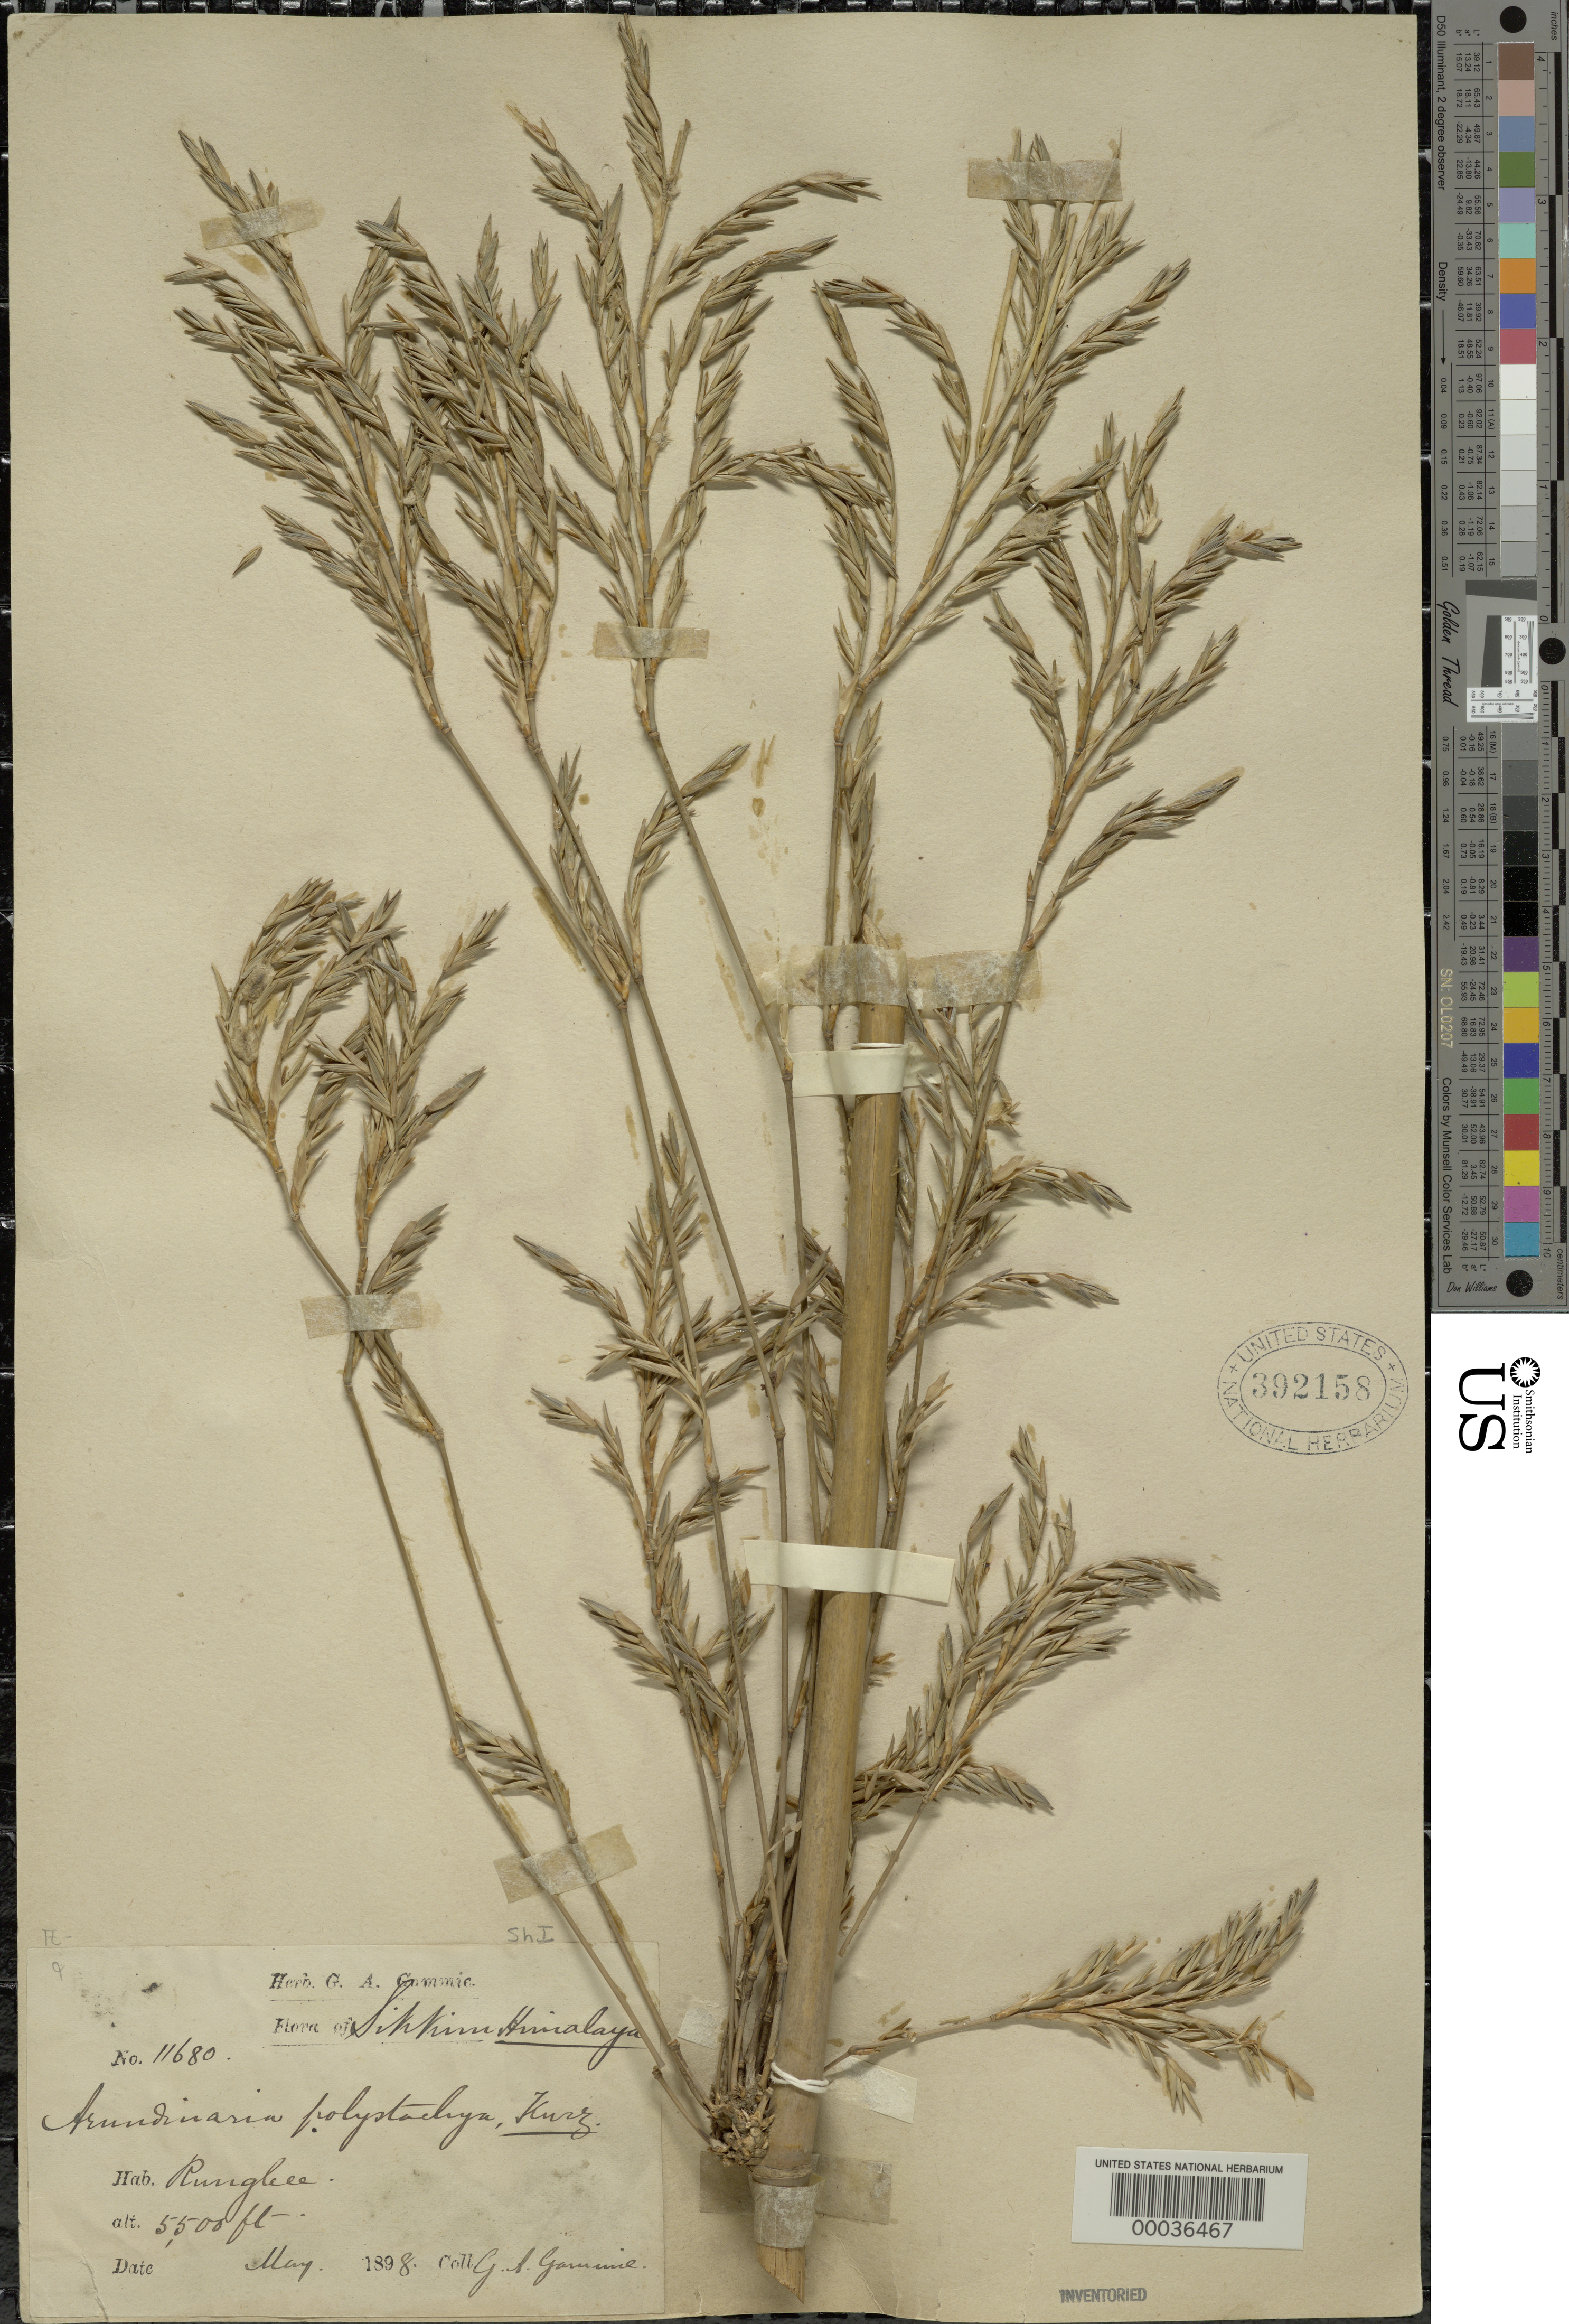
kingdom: Plantae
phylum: Tracheophyta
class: Liliopsida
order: Poales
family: Poaceae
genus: Drepanostachyum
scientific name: Drepanostachyum intermedium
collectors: G. Gammie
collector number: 11680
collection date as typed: May 1898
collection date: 1898-05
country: India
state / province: Sikkim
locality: Rungbee, himalaya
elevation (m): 1678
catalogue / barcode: US 392158